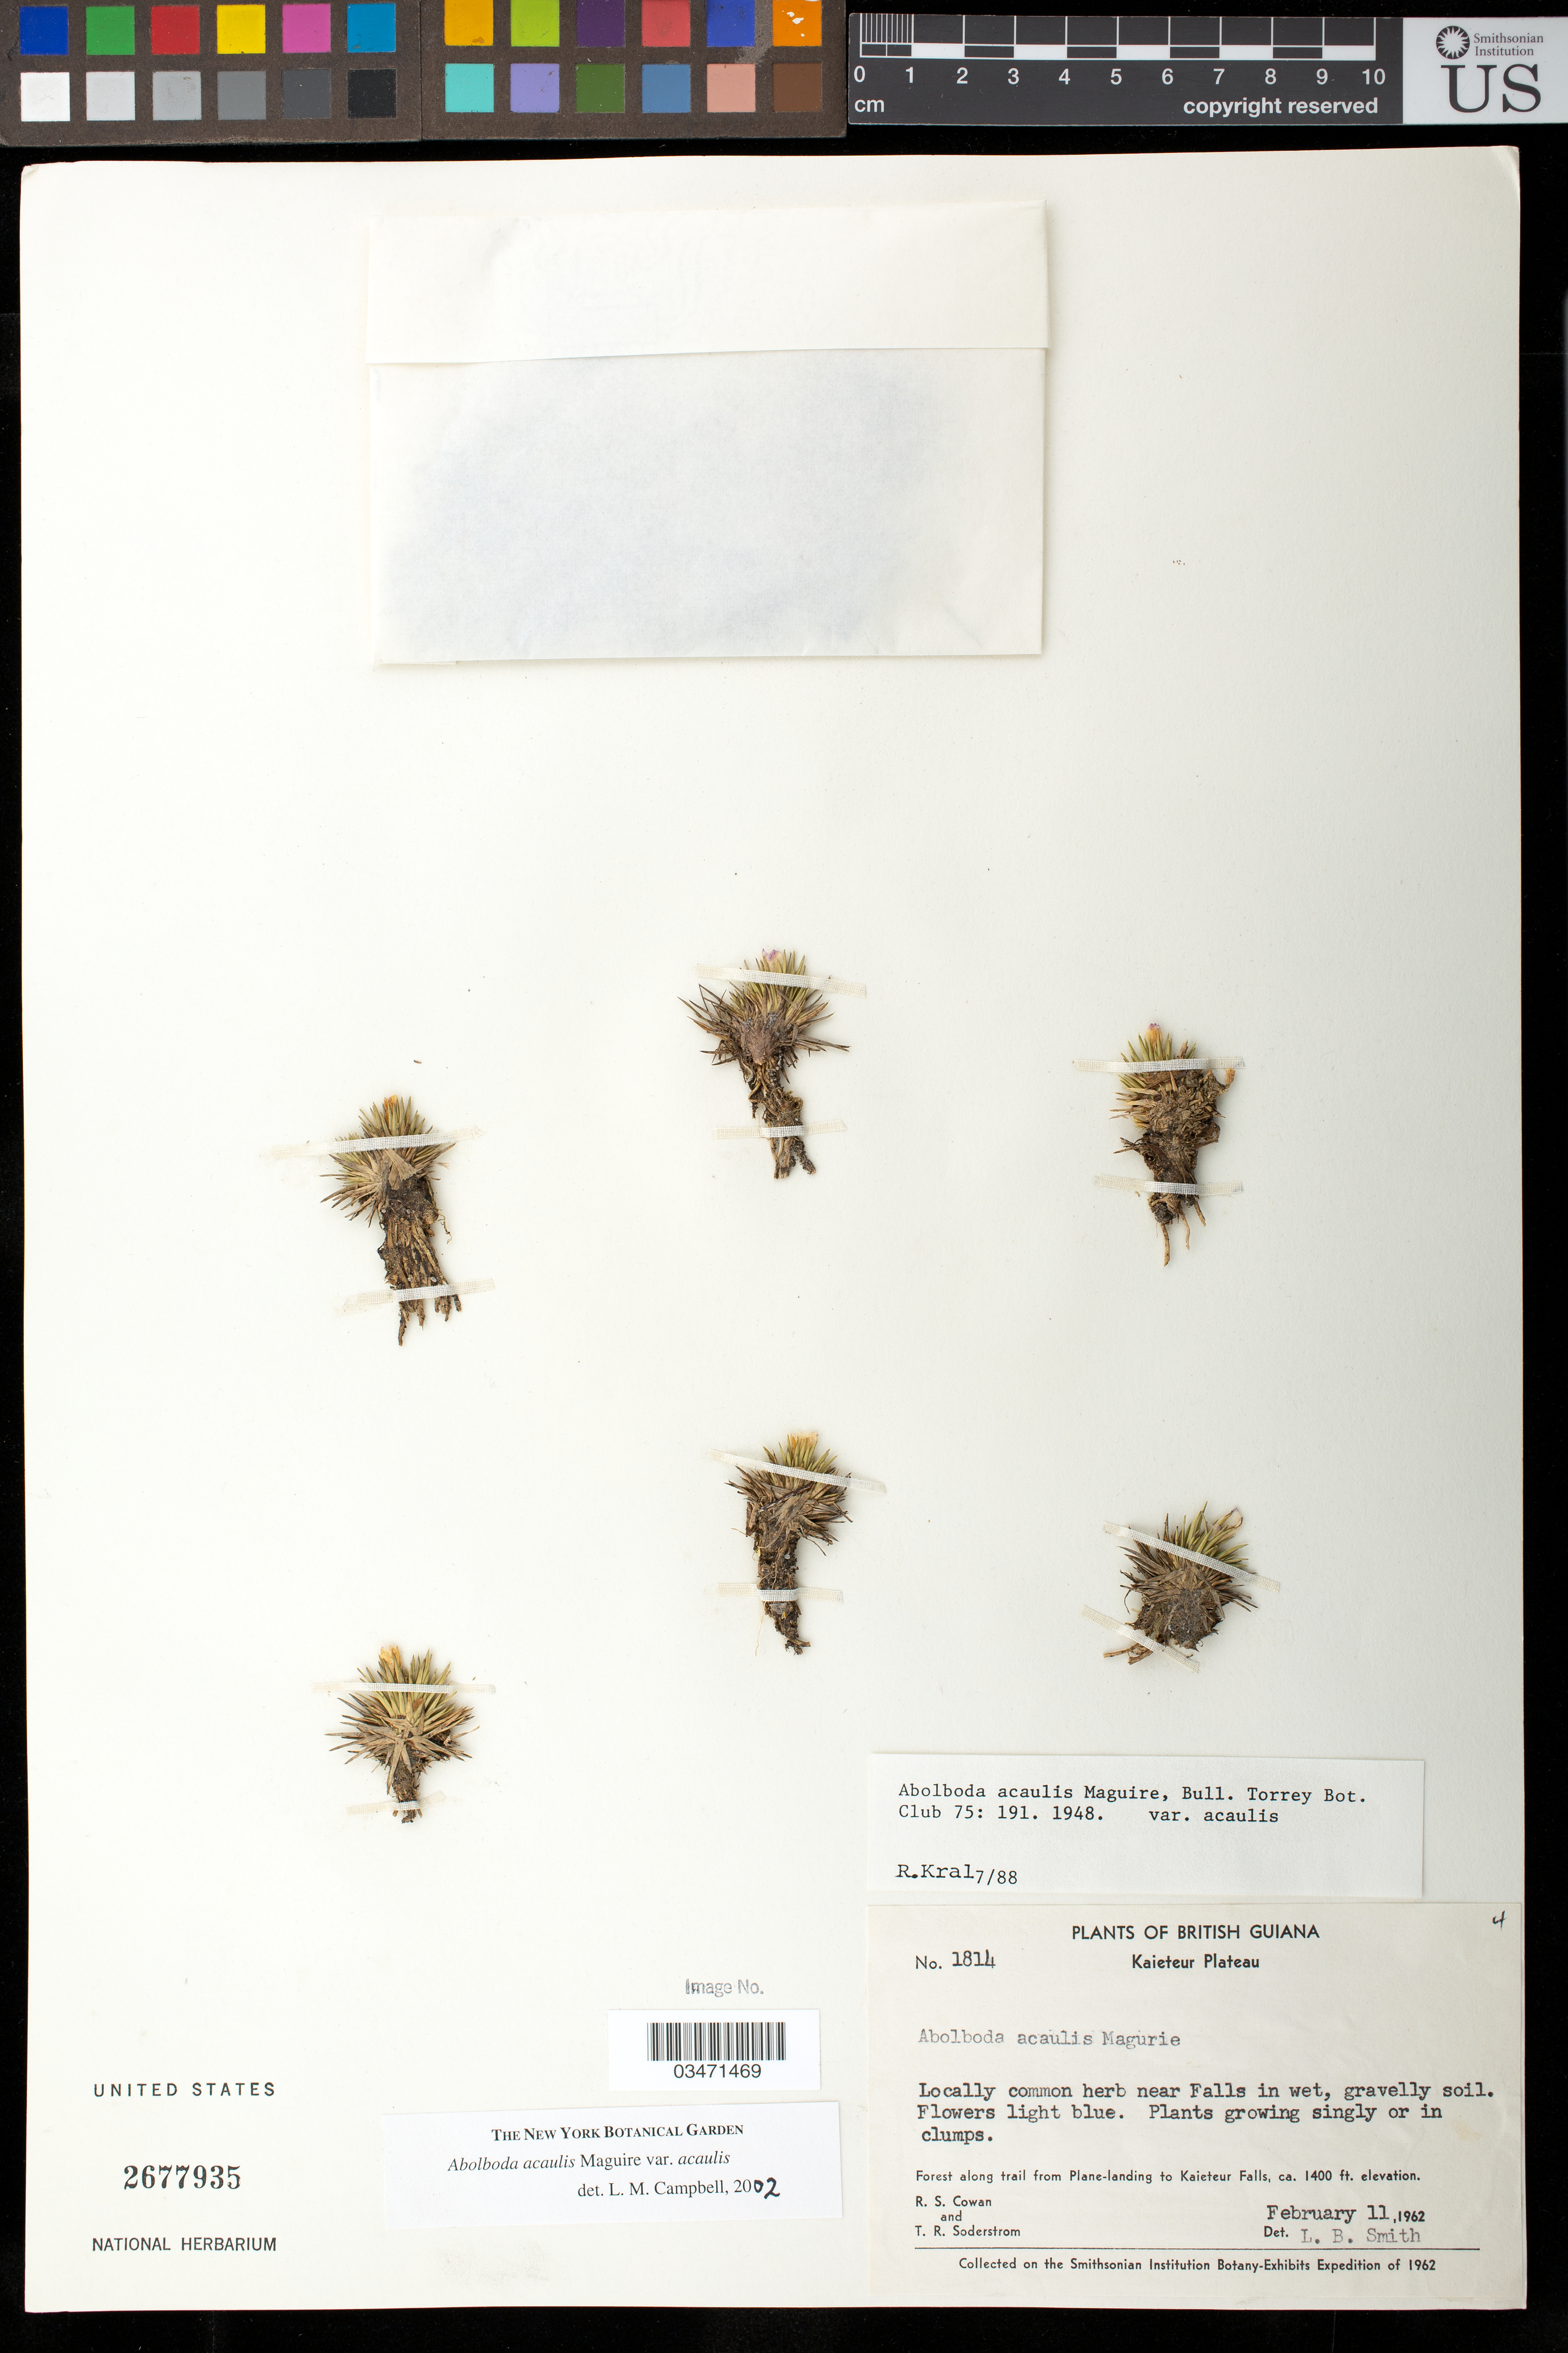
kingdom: Plantae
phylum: Tracheophyta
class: Liliopsida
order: Poales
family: Xyridaceae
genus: Abolboda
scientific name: Abolboda acaulis var. acaulis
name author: Maguire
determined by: Campbell, L. M.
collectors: R. S. Cowan & T. R. Soderstrom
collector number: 1814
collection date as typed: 11 Feb 1962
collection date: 1962-02-11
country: Guyana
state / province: Potaro-Siparuni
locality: British Guiana, Kaieteur Plateau, forest along trail from Plane-landing to Kaieteur Falls.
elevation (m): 427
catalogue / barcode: US 2677935